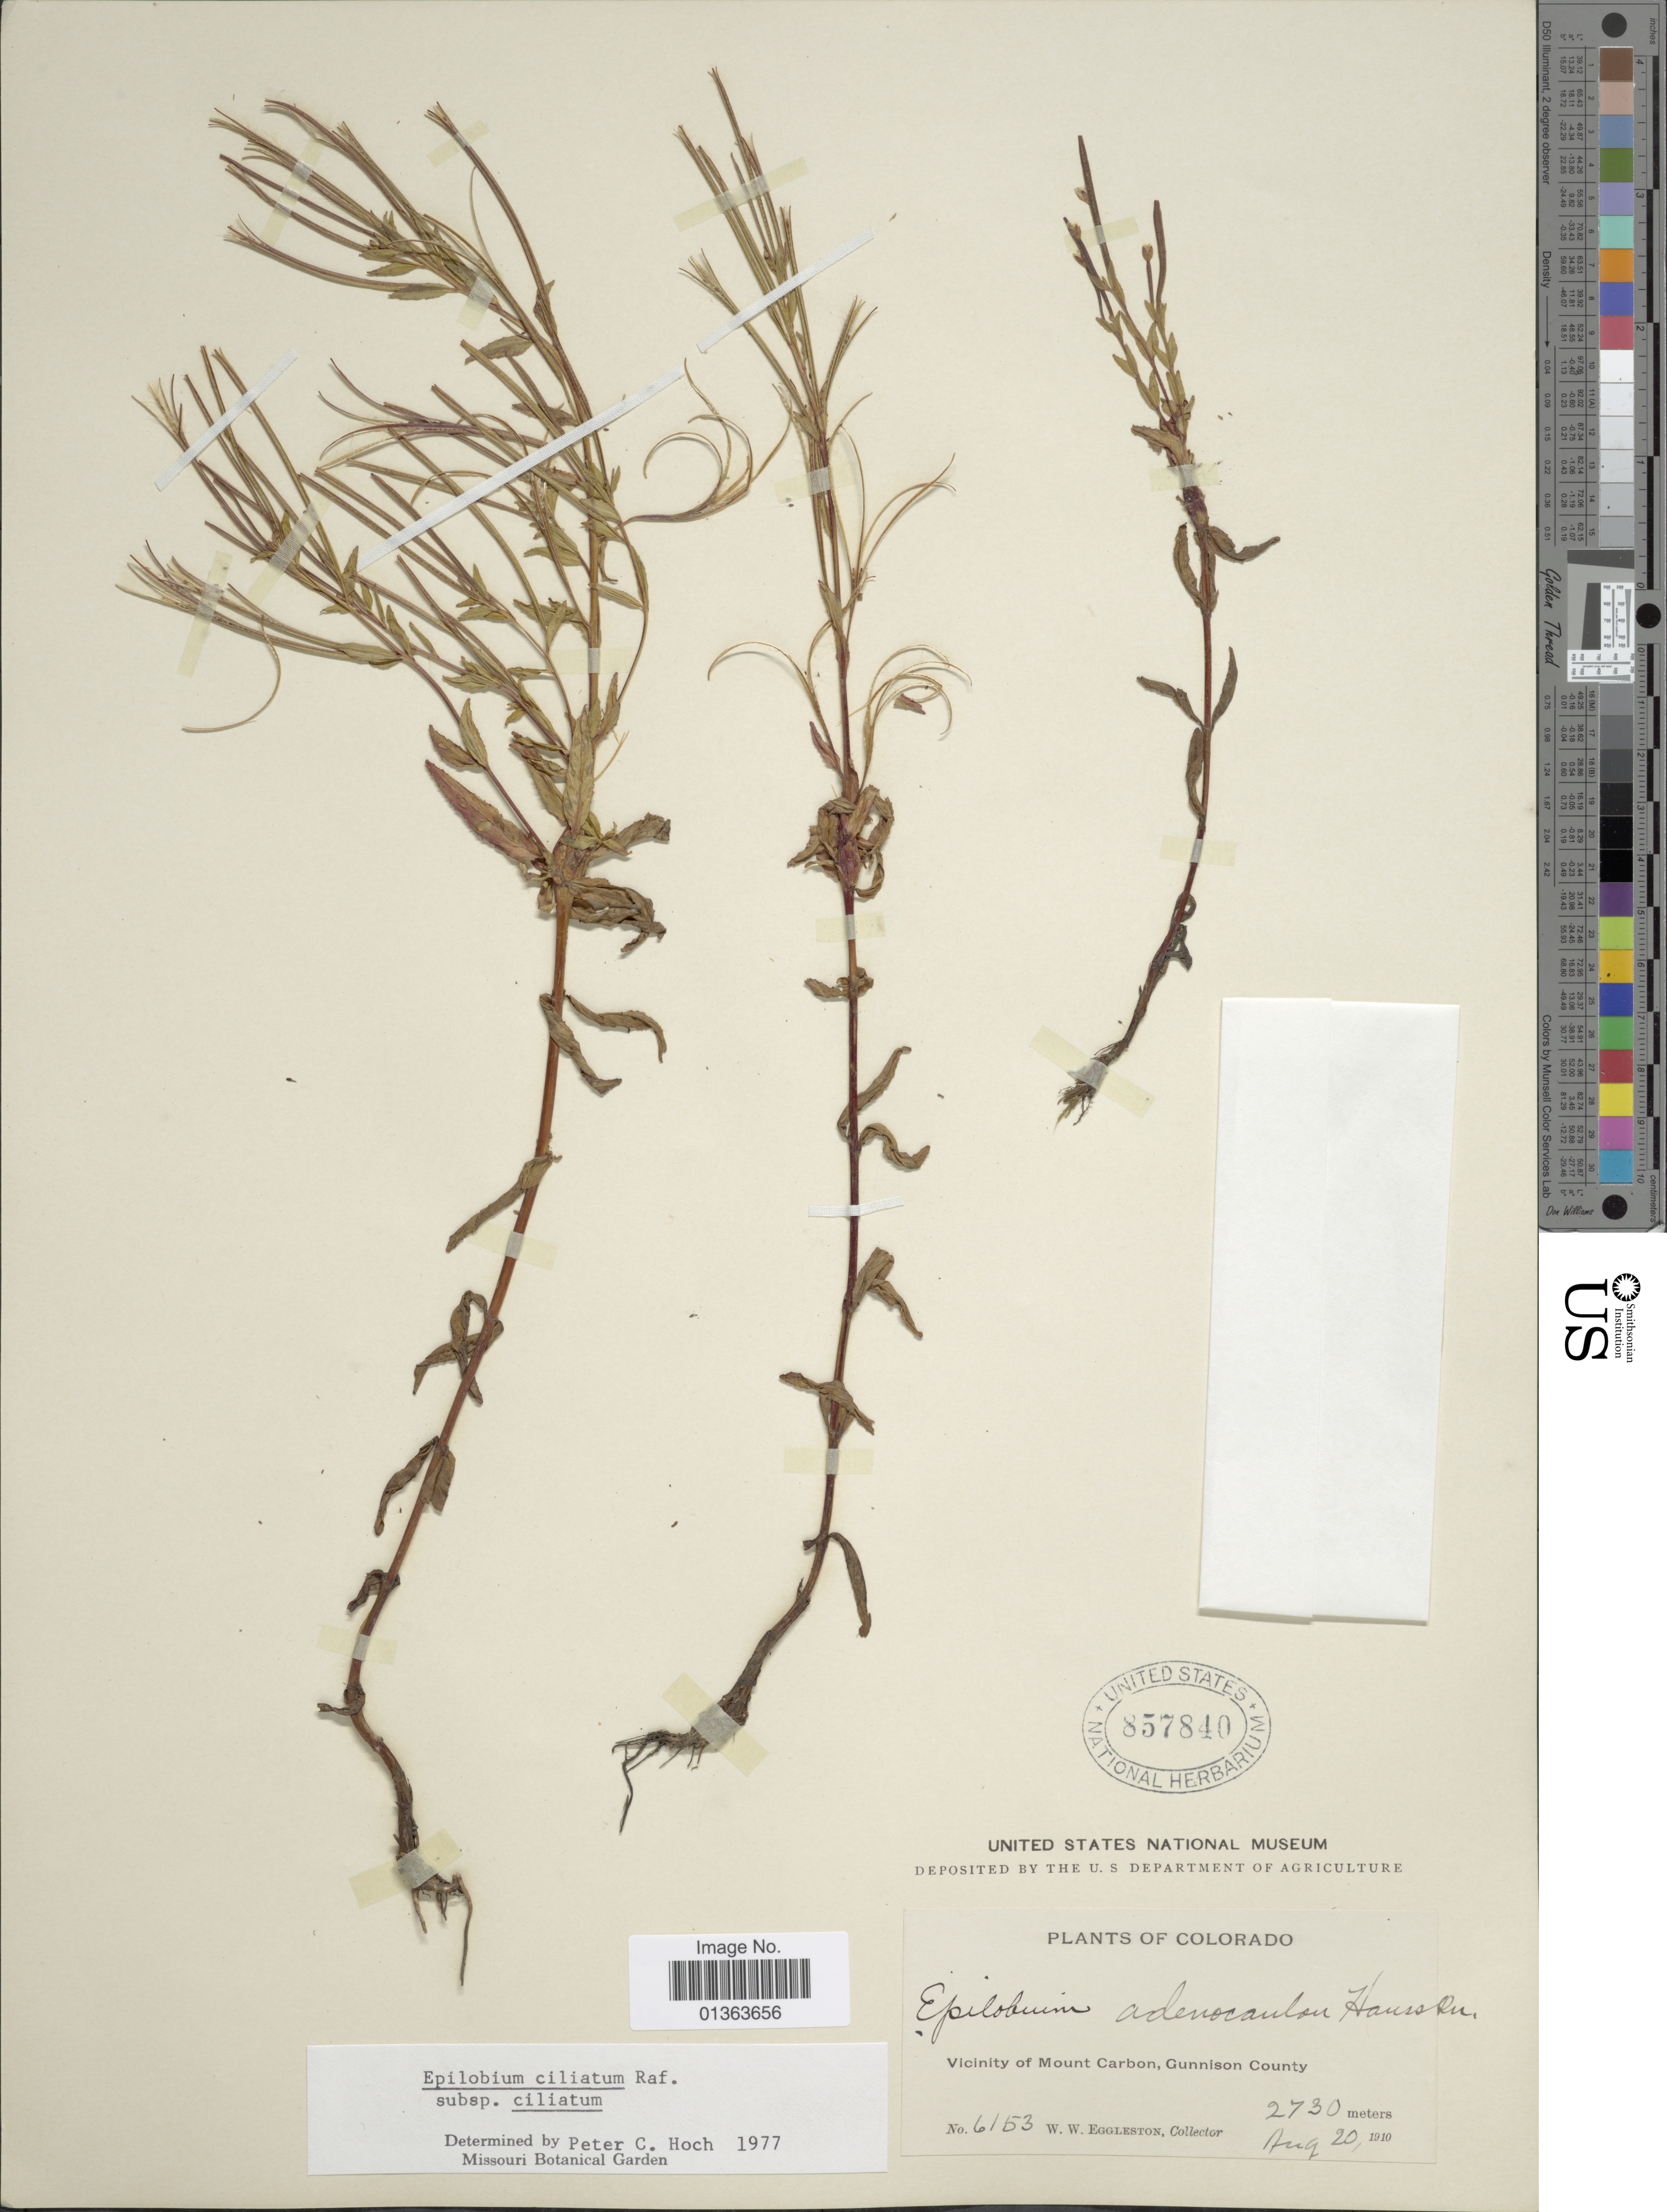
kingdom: Plantae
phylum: Tracheophyta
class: Magnoliopsida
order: Myrtales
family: Onagraceae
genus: Epilobium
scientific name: Epilobium ciliatum subsp. ciliatum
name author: Raf.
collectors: W. W. Eggleston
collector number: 6153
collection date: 1910-08-20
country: United States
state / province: Colorado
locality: Vicinity of Mount Carbon, Gunnison County.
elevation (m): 2730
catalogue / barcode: US 857840